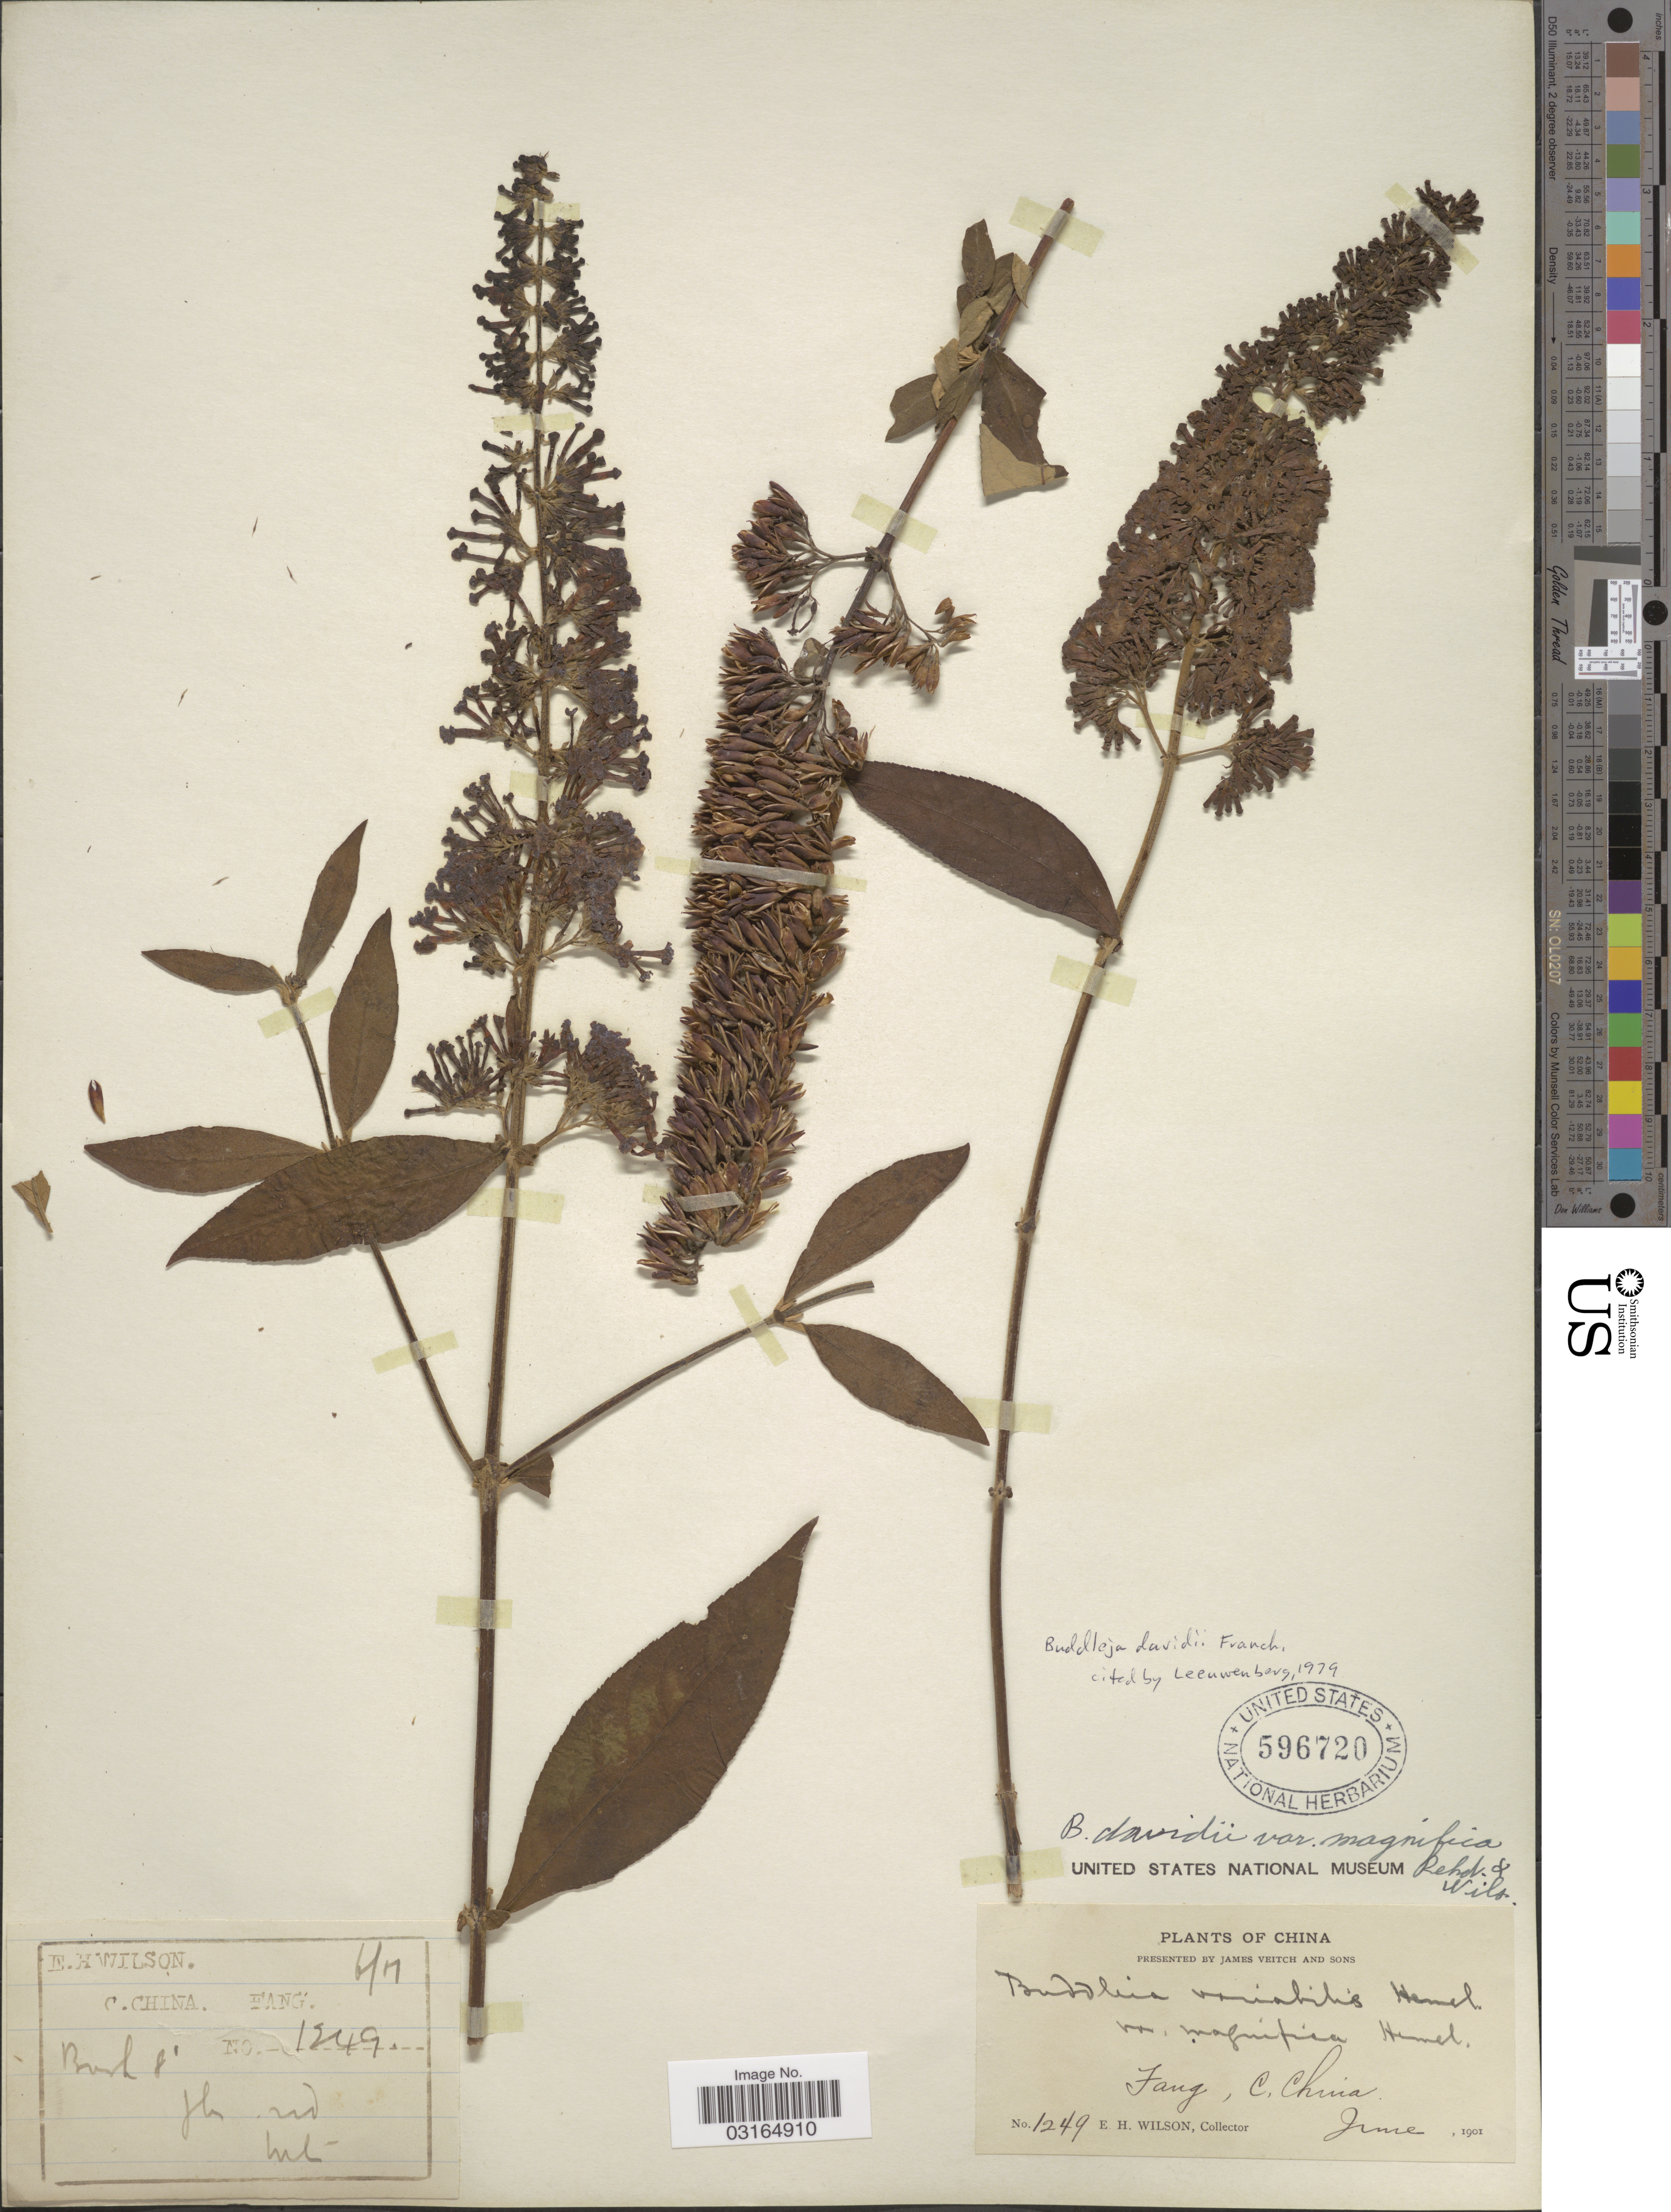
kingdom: Plantae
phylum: Tracheophyta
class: Magnoliopsida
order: Lamiales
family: Scrophulariaceae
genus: Buddleja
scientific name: Buddleja davidii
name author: Franch.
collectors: E. Wilson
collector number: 1249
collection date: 1901-06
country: China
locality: Fang, C. China.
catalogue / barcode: US 596720